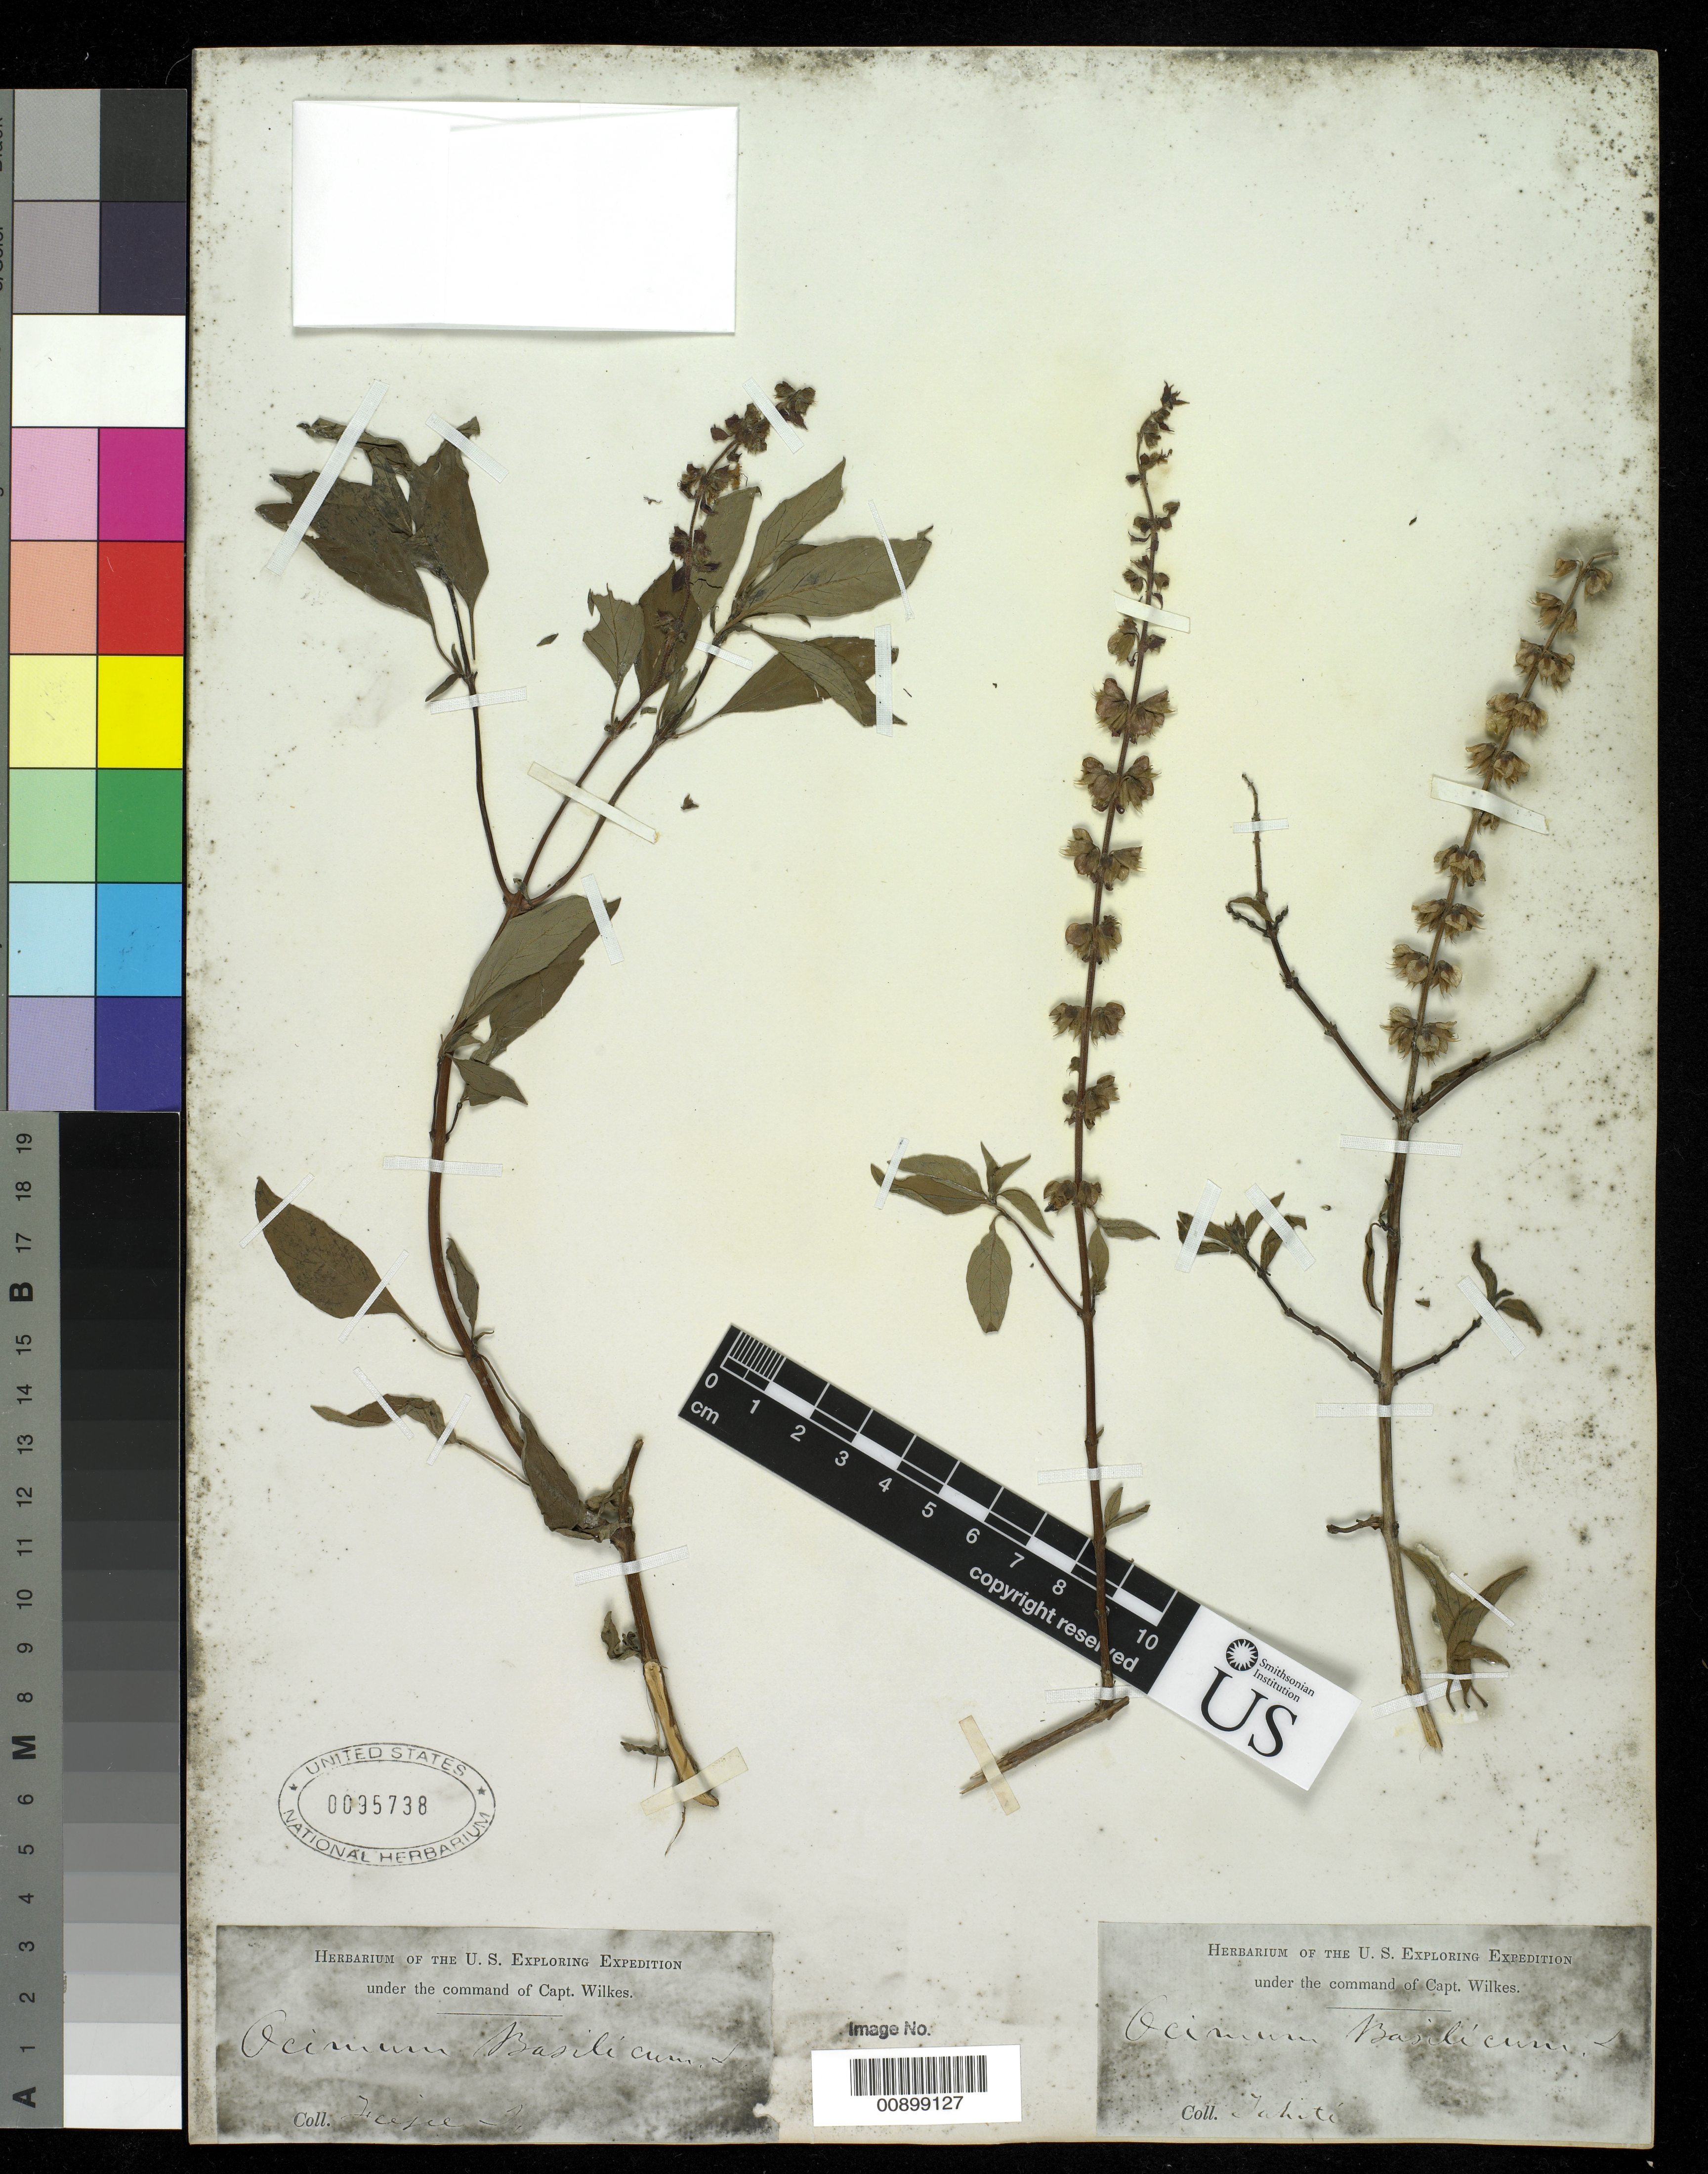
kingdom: Plantae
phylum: Tracheophyta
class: Magnoliopsida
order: Lamiales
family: Lamiaceae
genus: Ocimum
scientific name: Ocimum basilicum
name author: L.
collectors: Wilkes Explor. Exped.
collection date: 1838/1842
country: Fiji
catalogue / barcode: US 95738